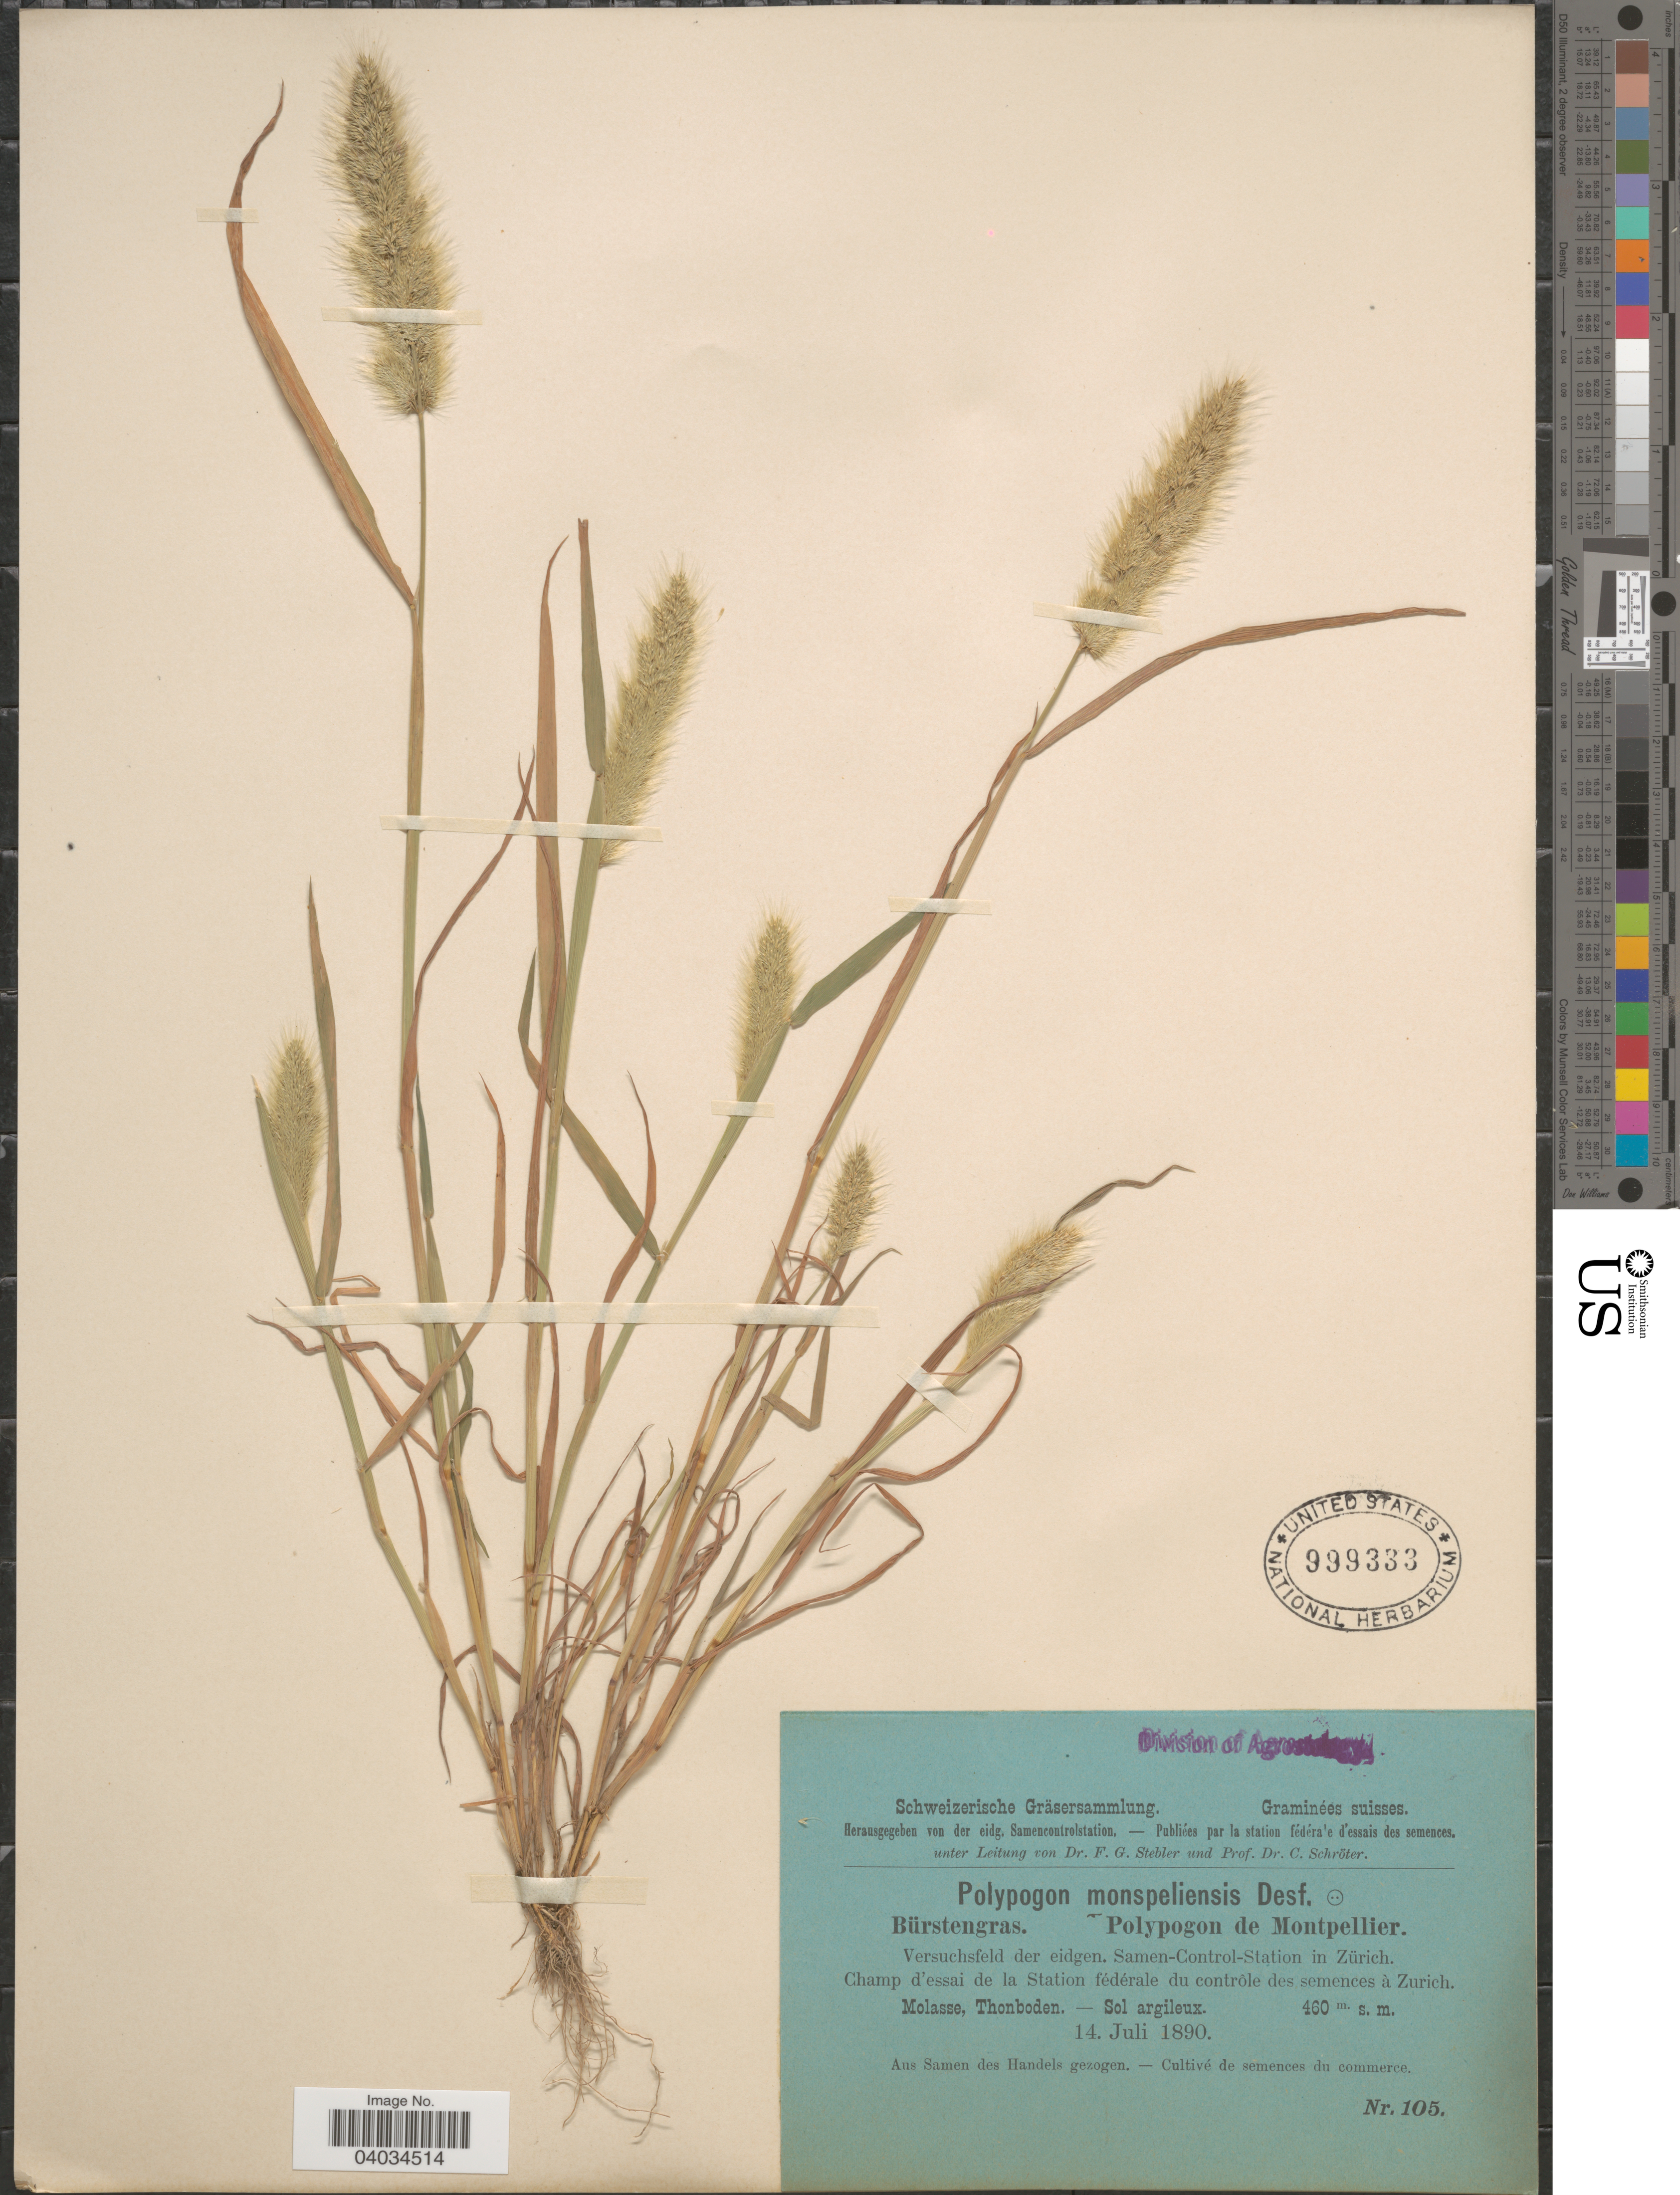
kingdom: Plantae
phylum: Tracheophyta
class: Liliopsida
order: Poales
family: Poaceae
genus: Polypogon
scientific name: Polypogon monspeliensis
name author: (L.) Desf.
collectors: Stebler, F.G. & Schröter, C.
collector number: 105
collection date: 1890-07-14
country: Switzerland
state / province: Zurich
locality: Suisses. Versuchsfeld der eidgen. Samen-Control-Station in Zürich. Champ d' essai de la Station fédérale du contrôle des semences à Zurich.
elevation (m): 460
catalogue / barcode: US 999333